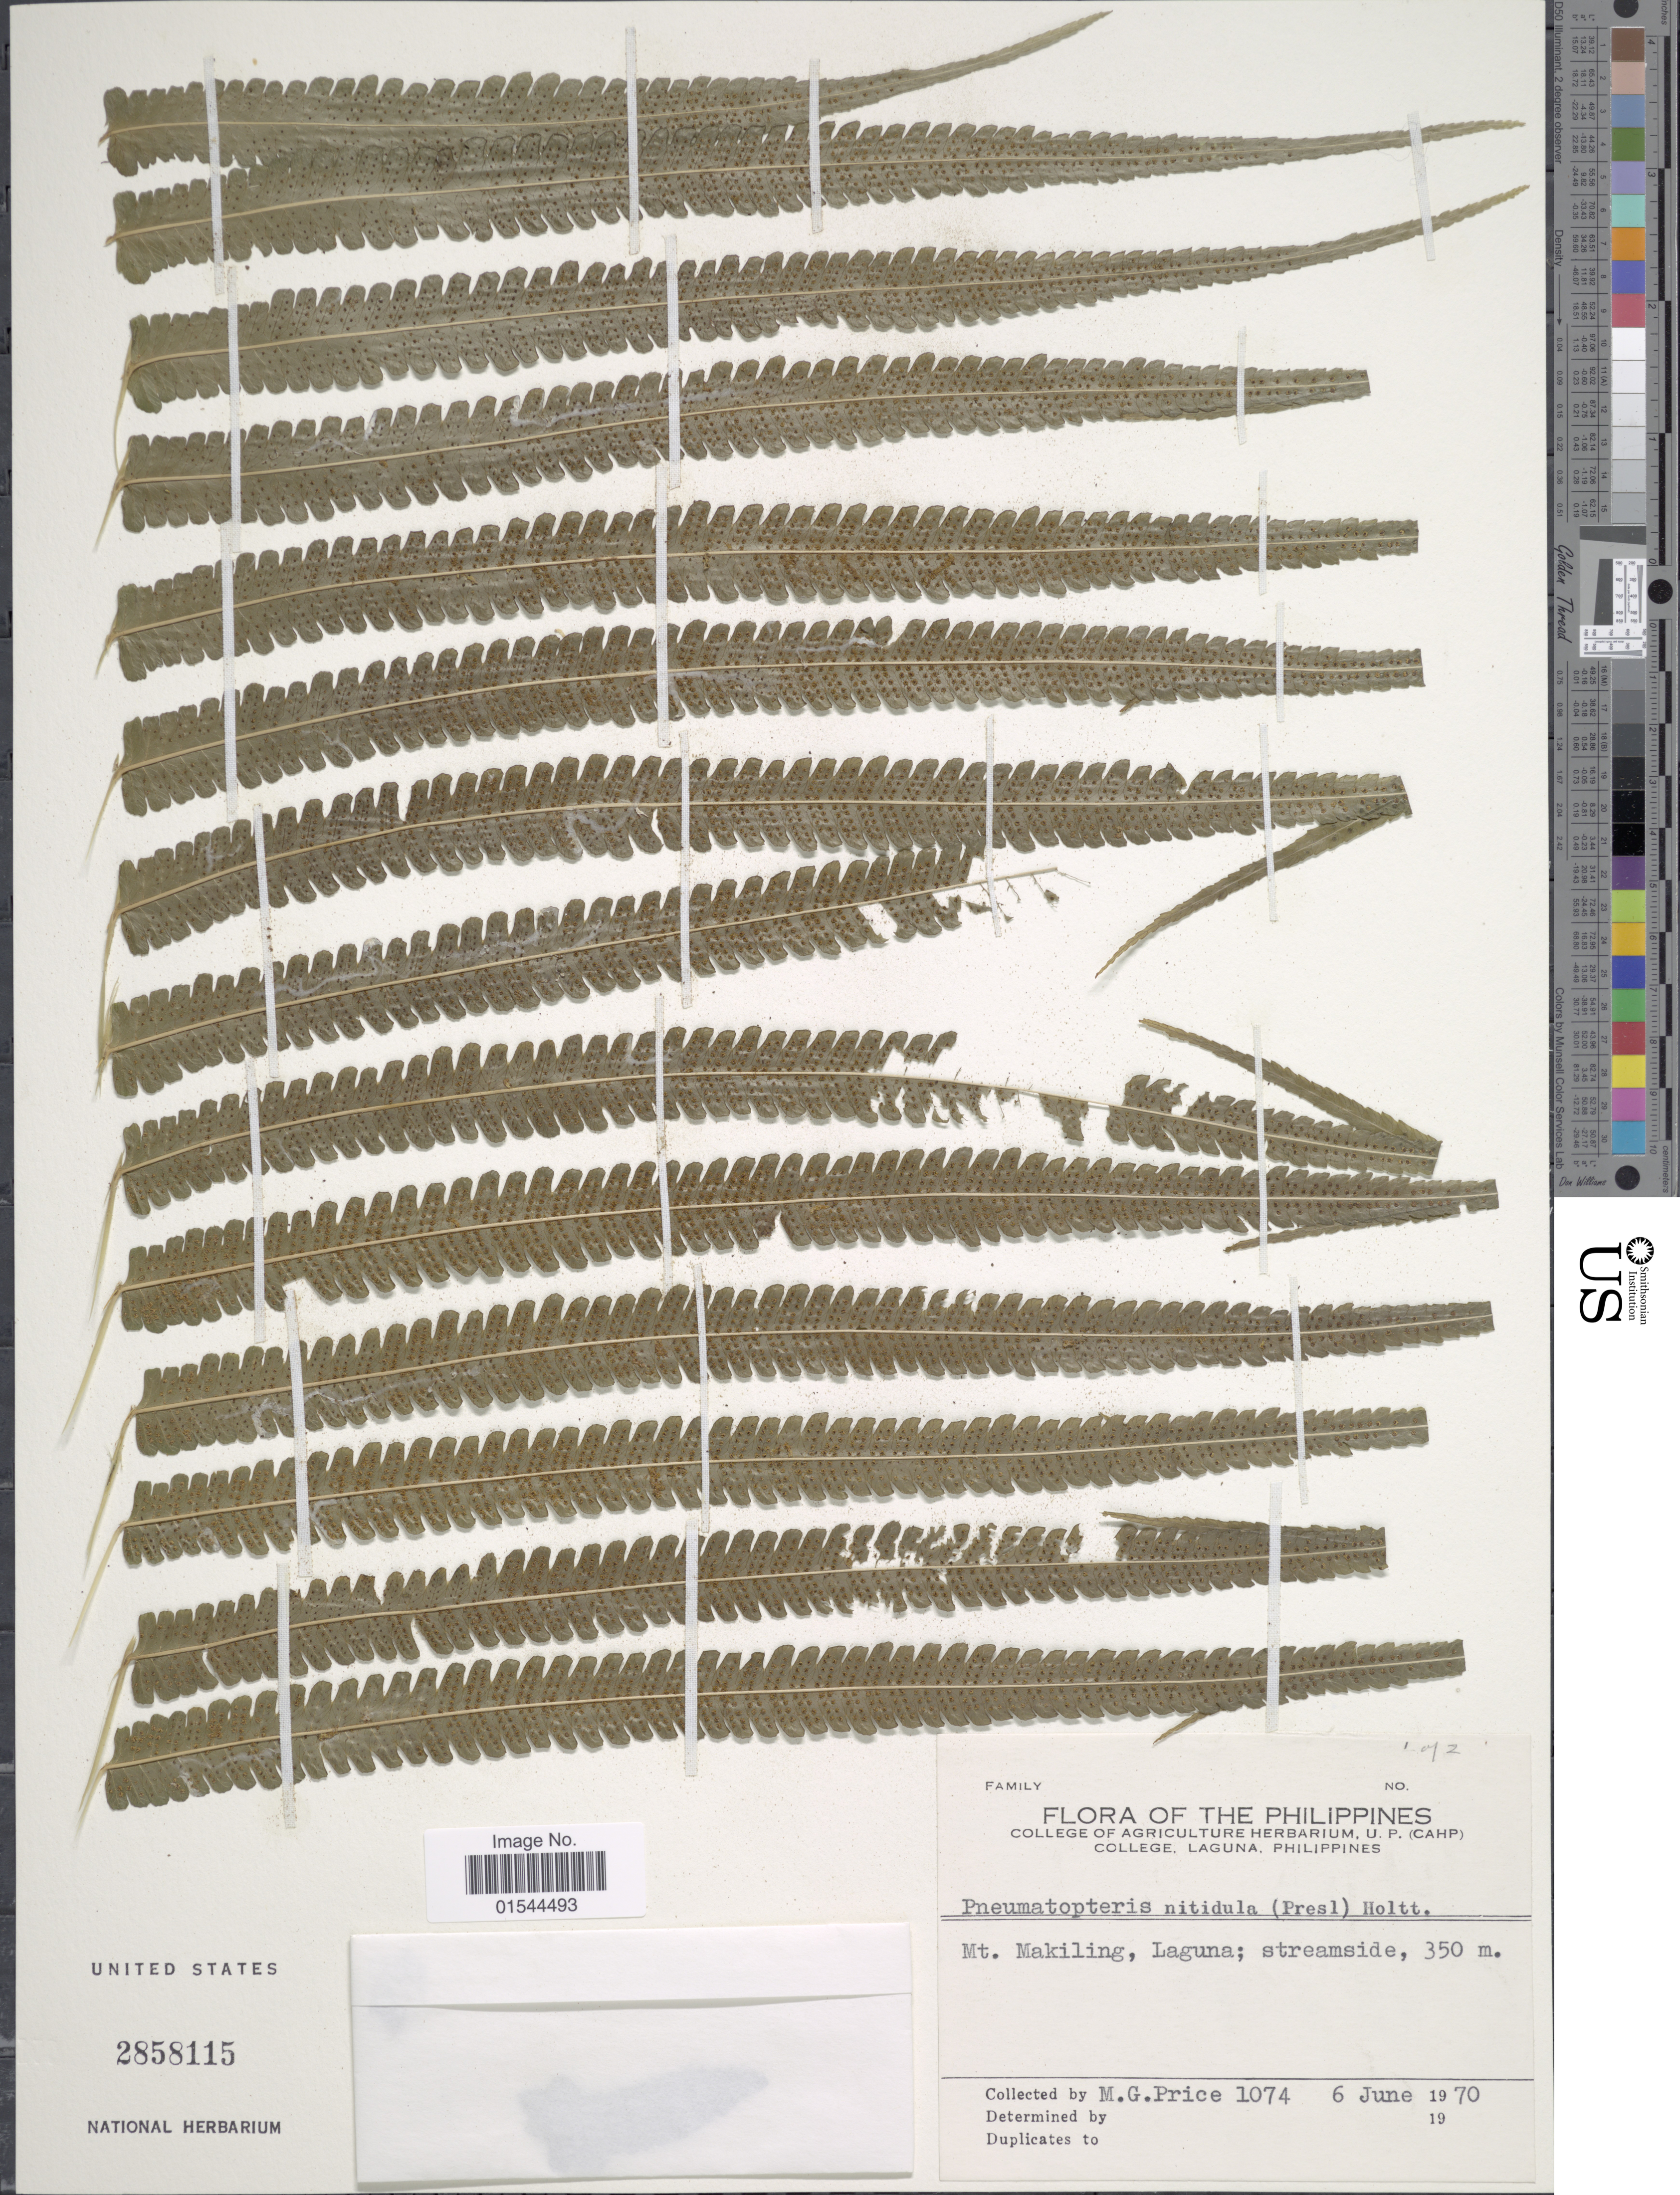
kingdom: Plantae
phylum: Tracheophyta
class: Polypodiopsida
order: Polypodiales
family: Thelypteridaceae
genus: Pneumatopteris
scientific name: Pneumatopteris nitidula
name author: (C. Presl) Holttum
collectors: M. G. Price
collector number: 1074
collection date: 1970-06-06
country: Philippines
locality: Mt. Makiling, Laguna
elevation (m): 350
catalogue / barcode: US 2858115